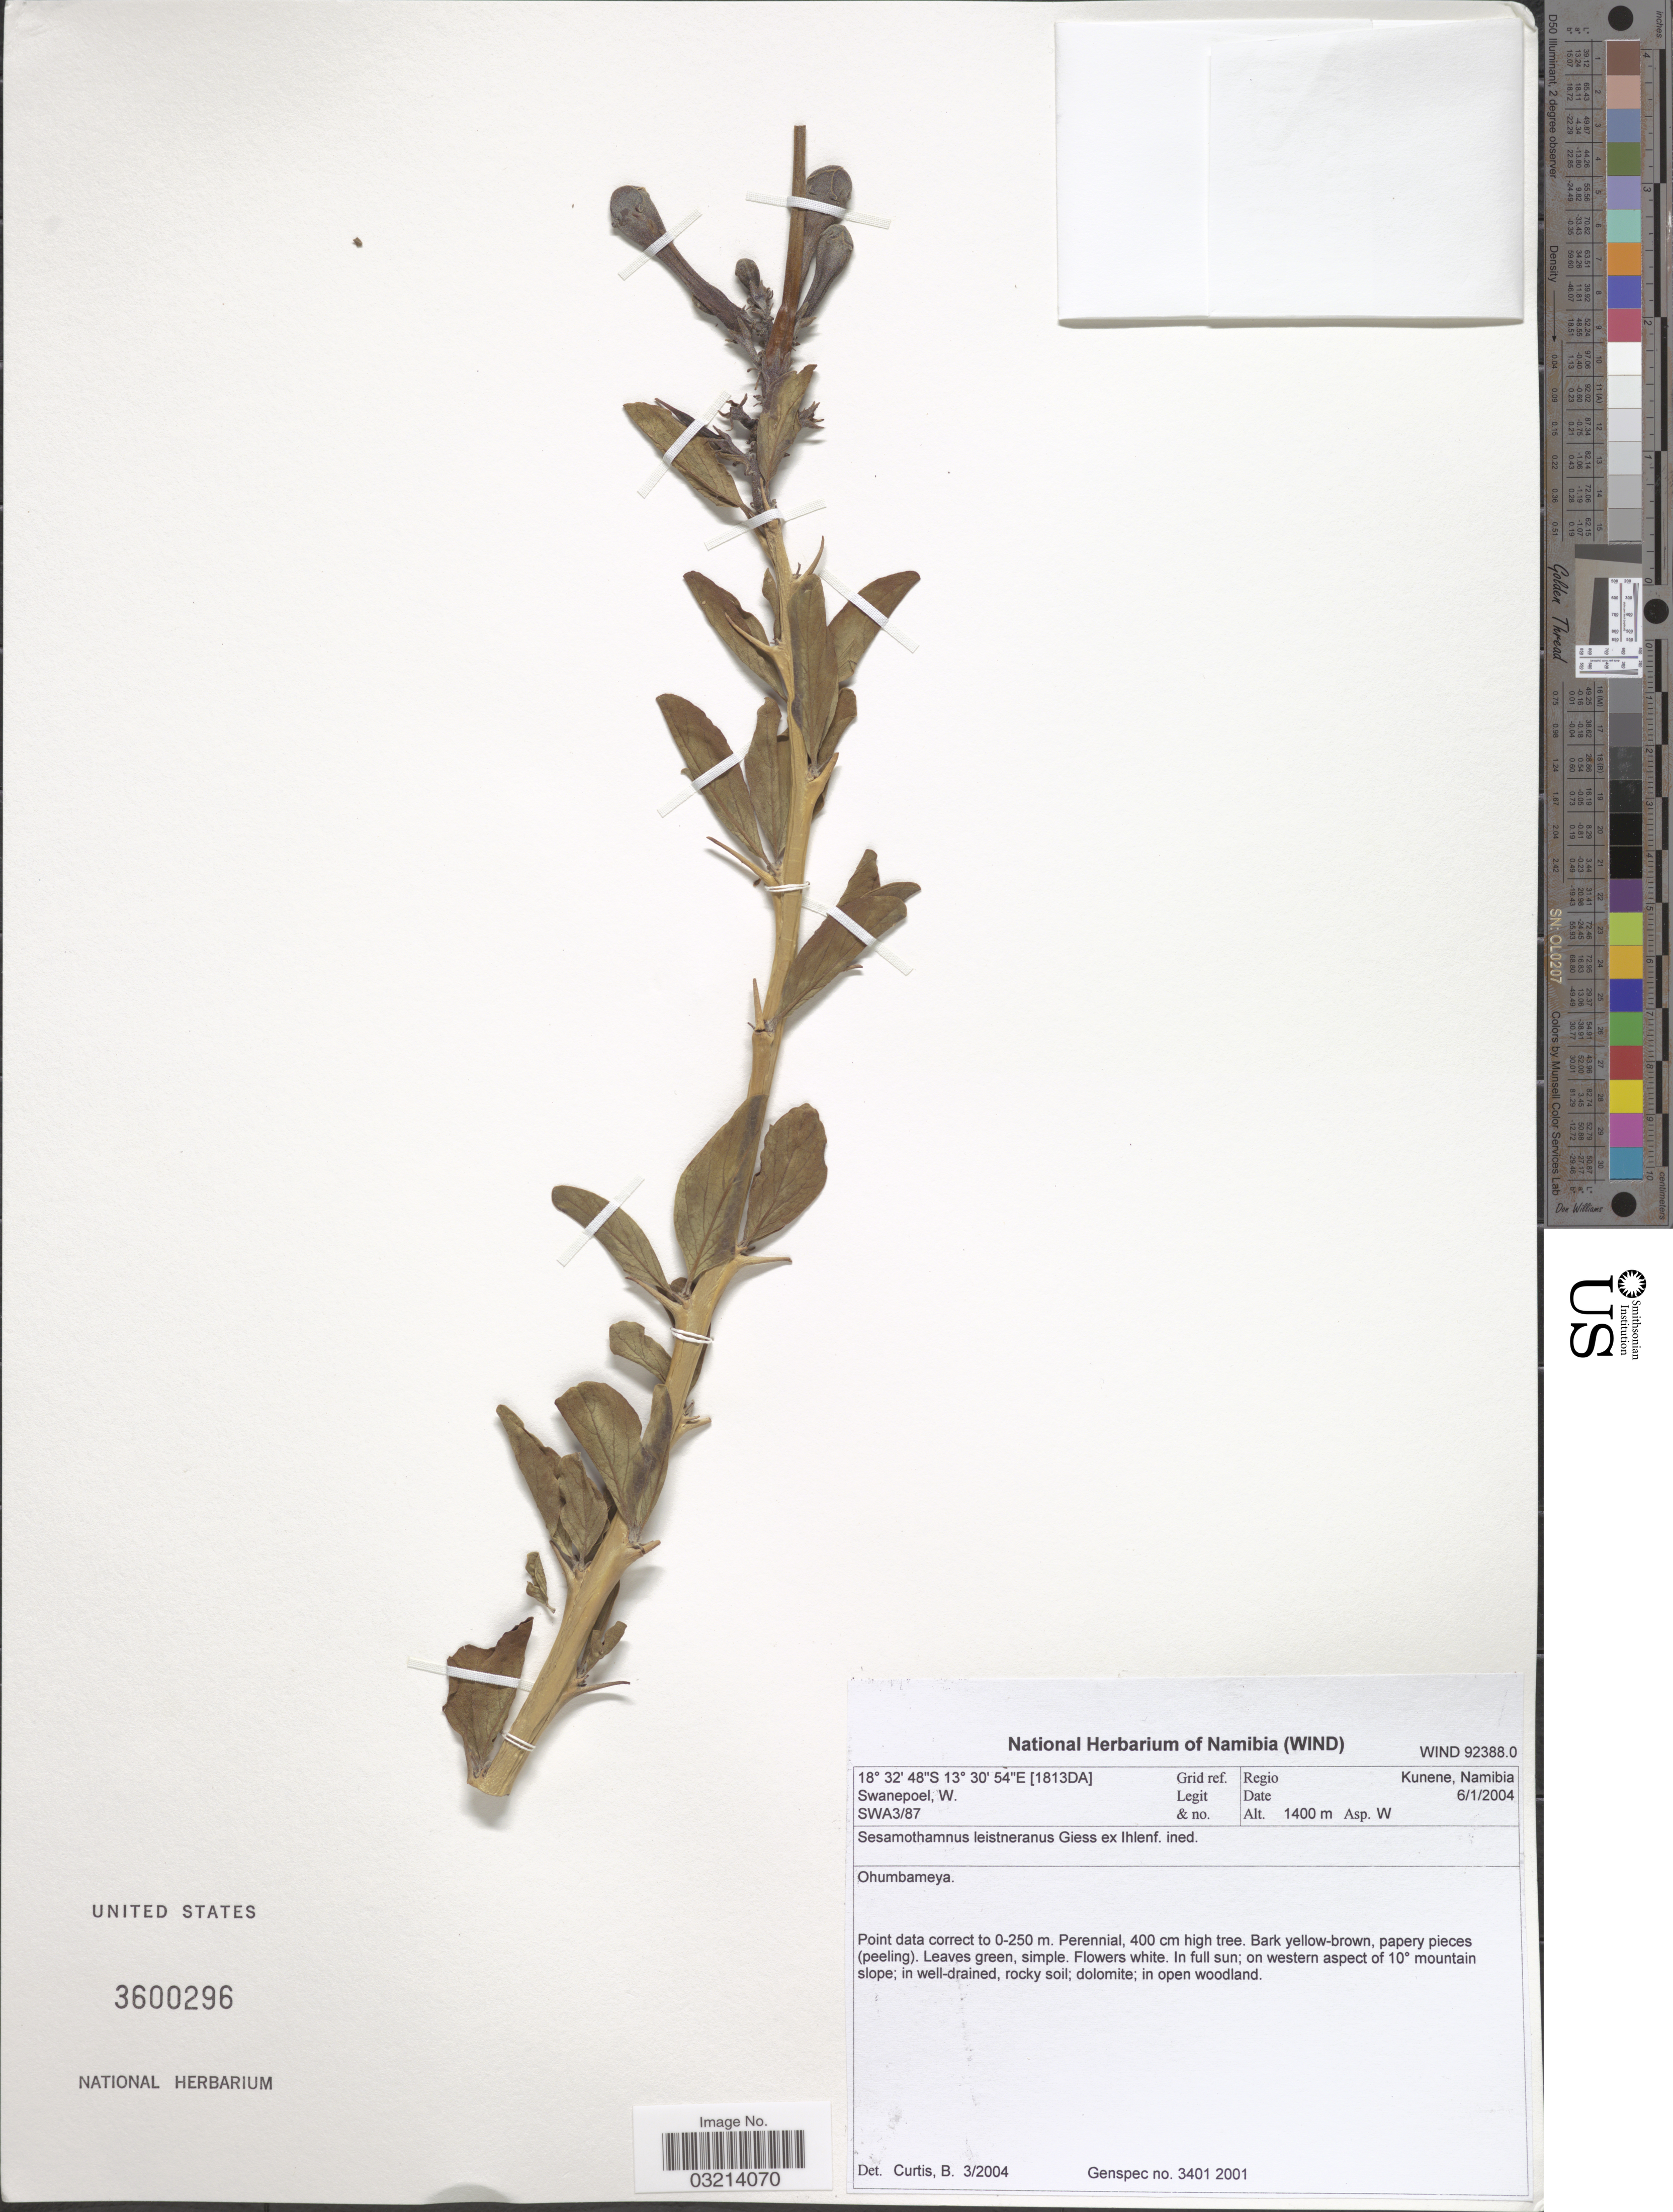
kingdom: Plantae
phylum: Tracheophyta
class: Magnoliopsida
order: Lamiales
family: Pedaliaceae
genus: Sesamothamnus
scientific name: Sesamothamnus leistneranus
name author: Giess ex Ihlenf.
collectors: W. Swanepoel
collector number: SWA3/87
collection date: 2004-01-06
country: Namibia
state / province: Kunene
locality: Grid ref. [1813DA] Regio Kunene, Namibia. Ohumbameya.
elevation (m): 1400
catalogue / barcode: US 3600296